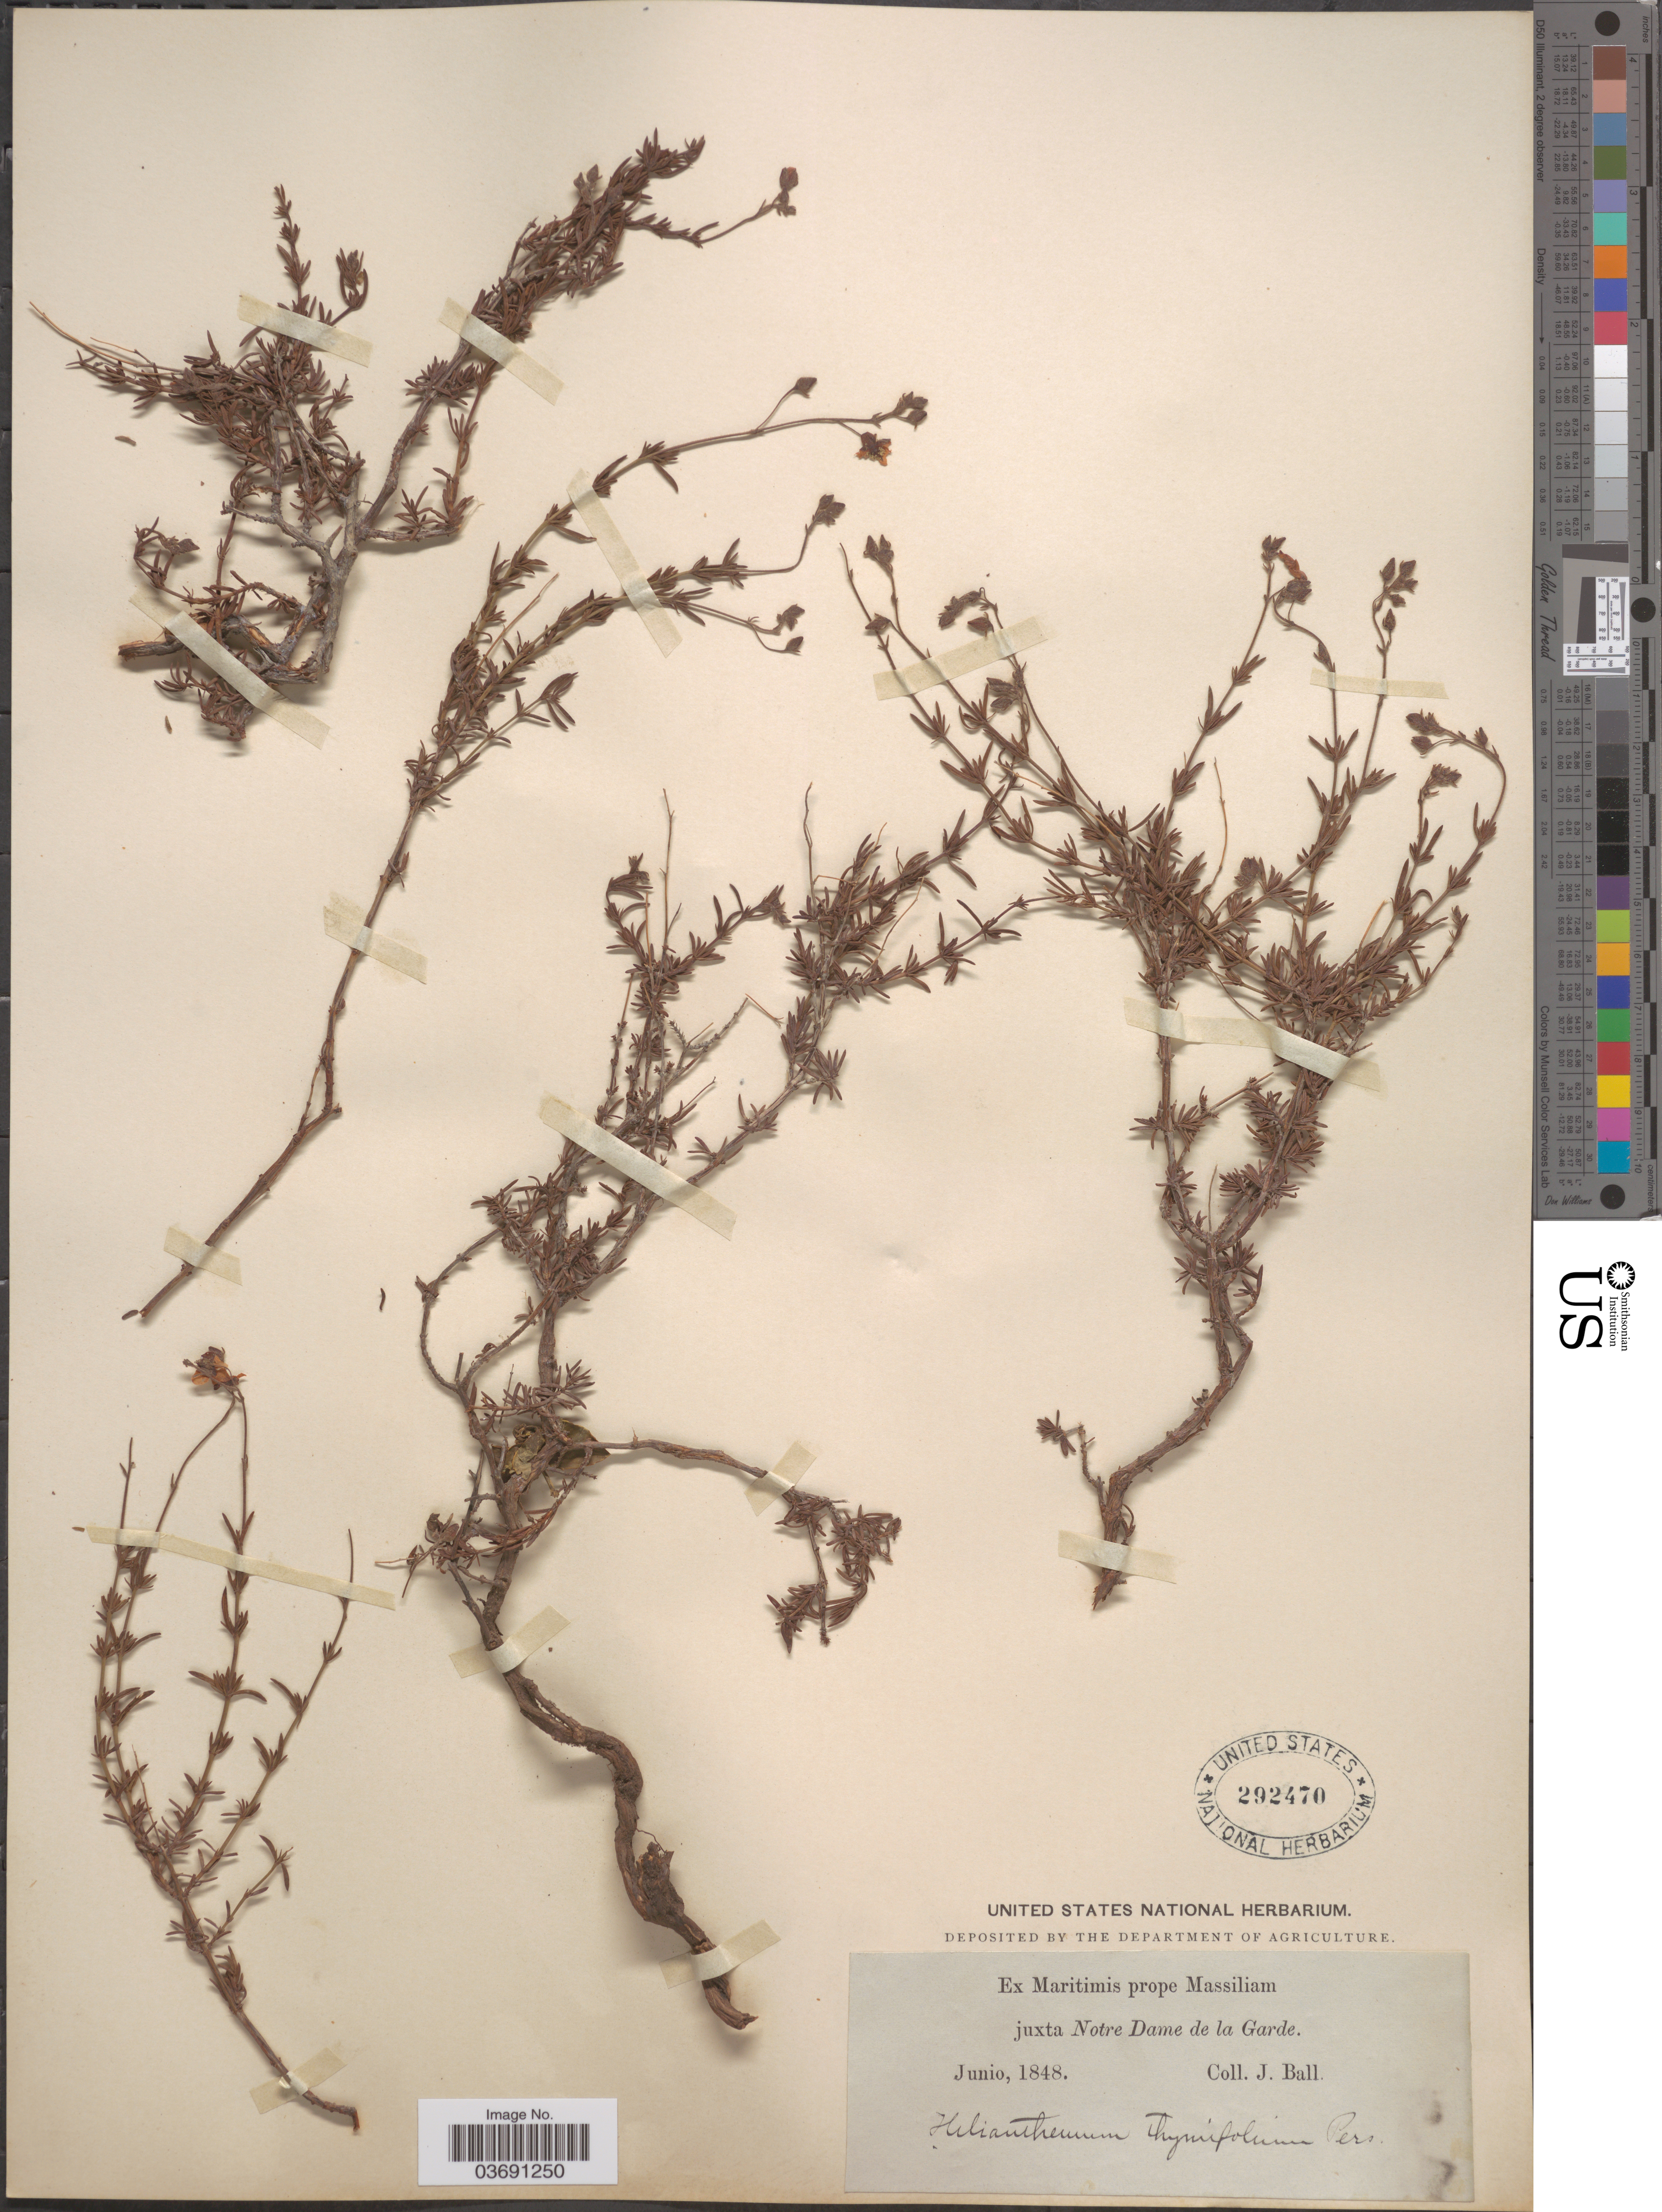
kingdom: Plantae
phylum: Tracheophyta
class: Magnoliopsida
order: Malvales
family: Cistaceae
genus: Fumana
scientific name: Fumana thymifolia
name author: (L.) Spach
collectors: J. Ball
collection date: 1948-06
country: France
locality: Ex Maritimis prope Massiliam juxta Notre Dame de la Garde.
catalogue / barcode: US 292470